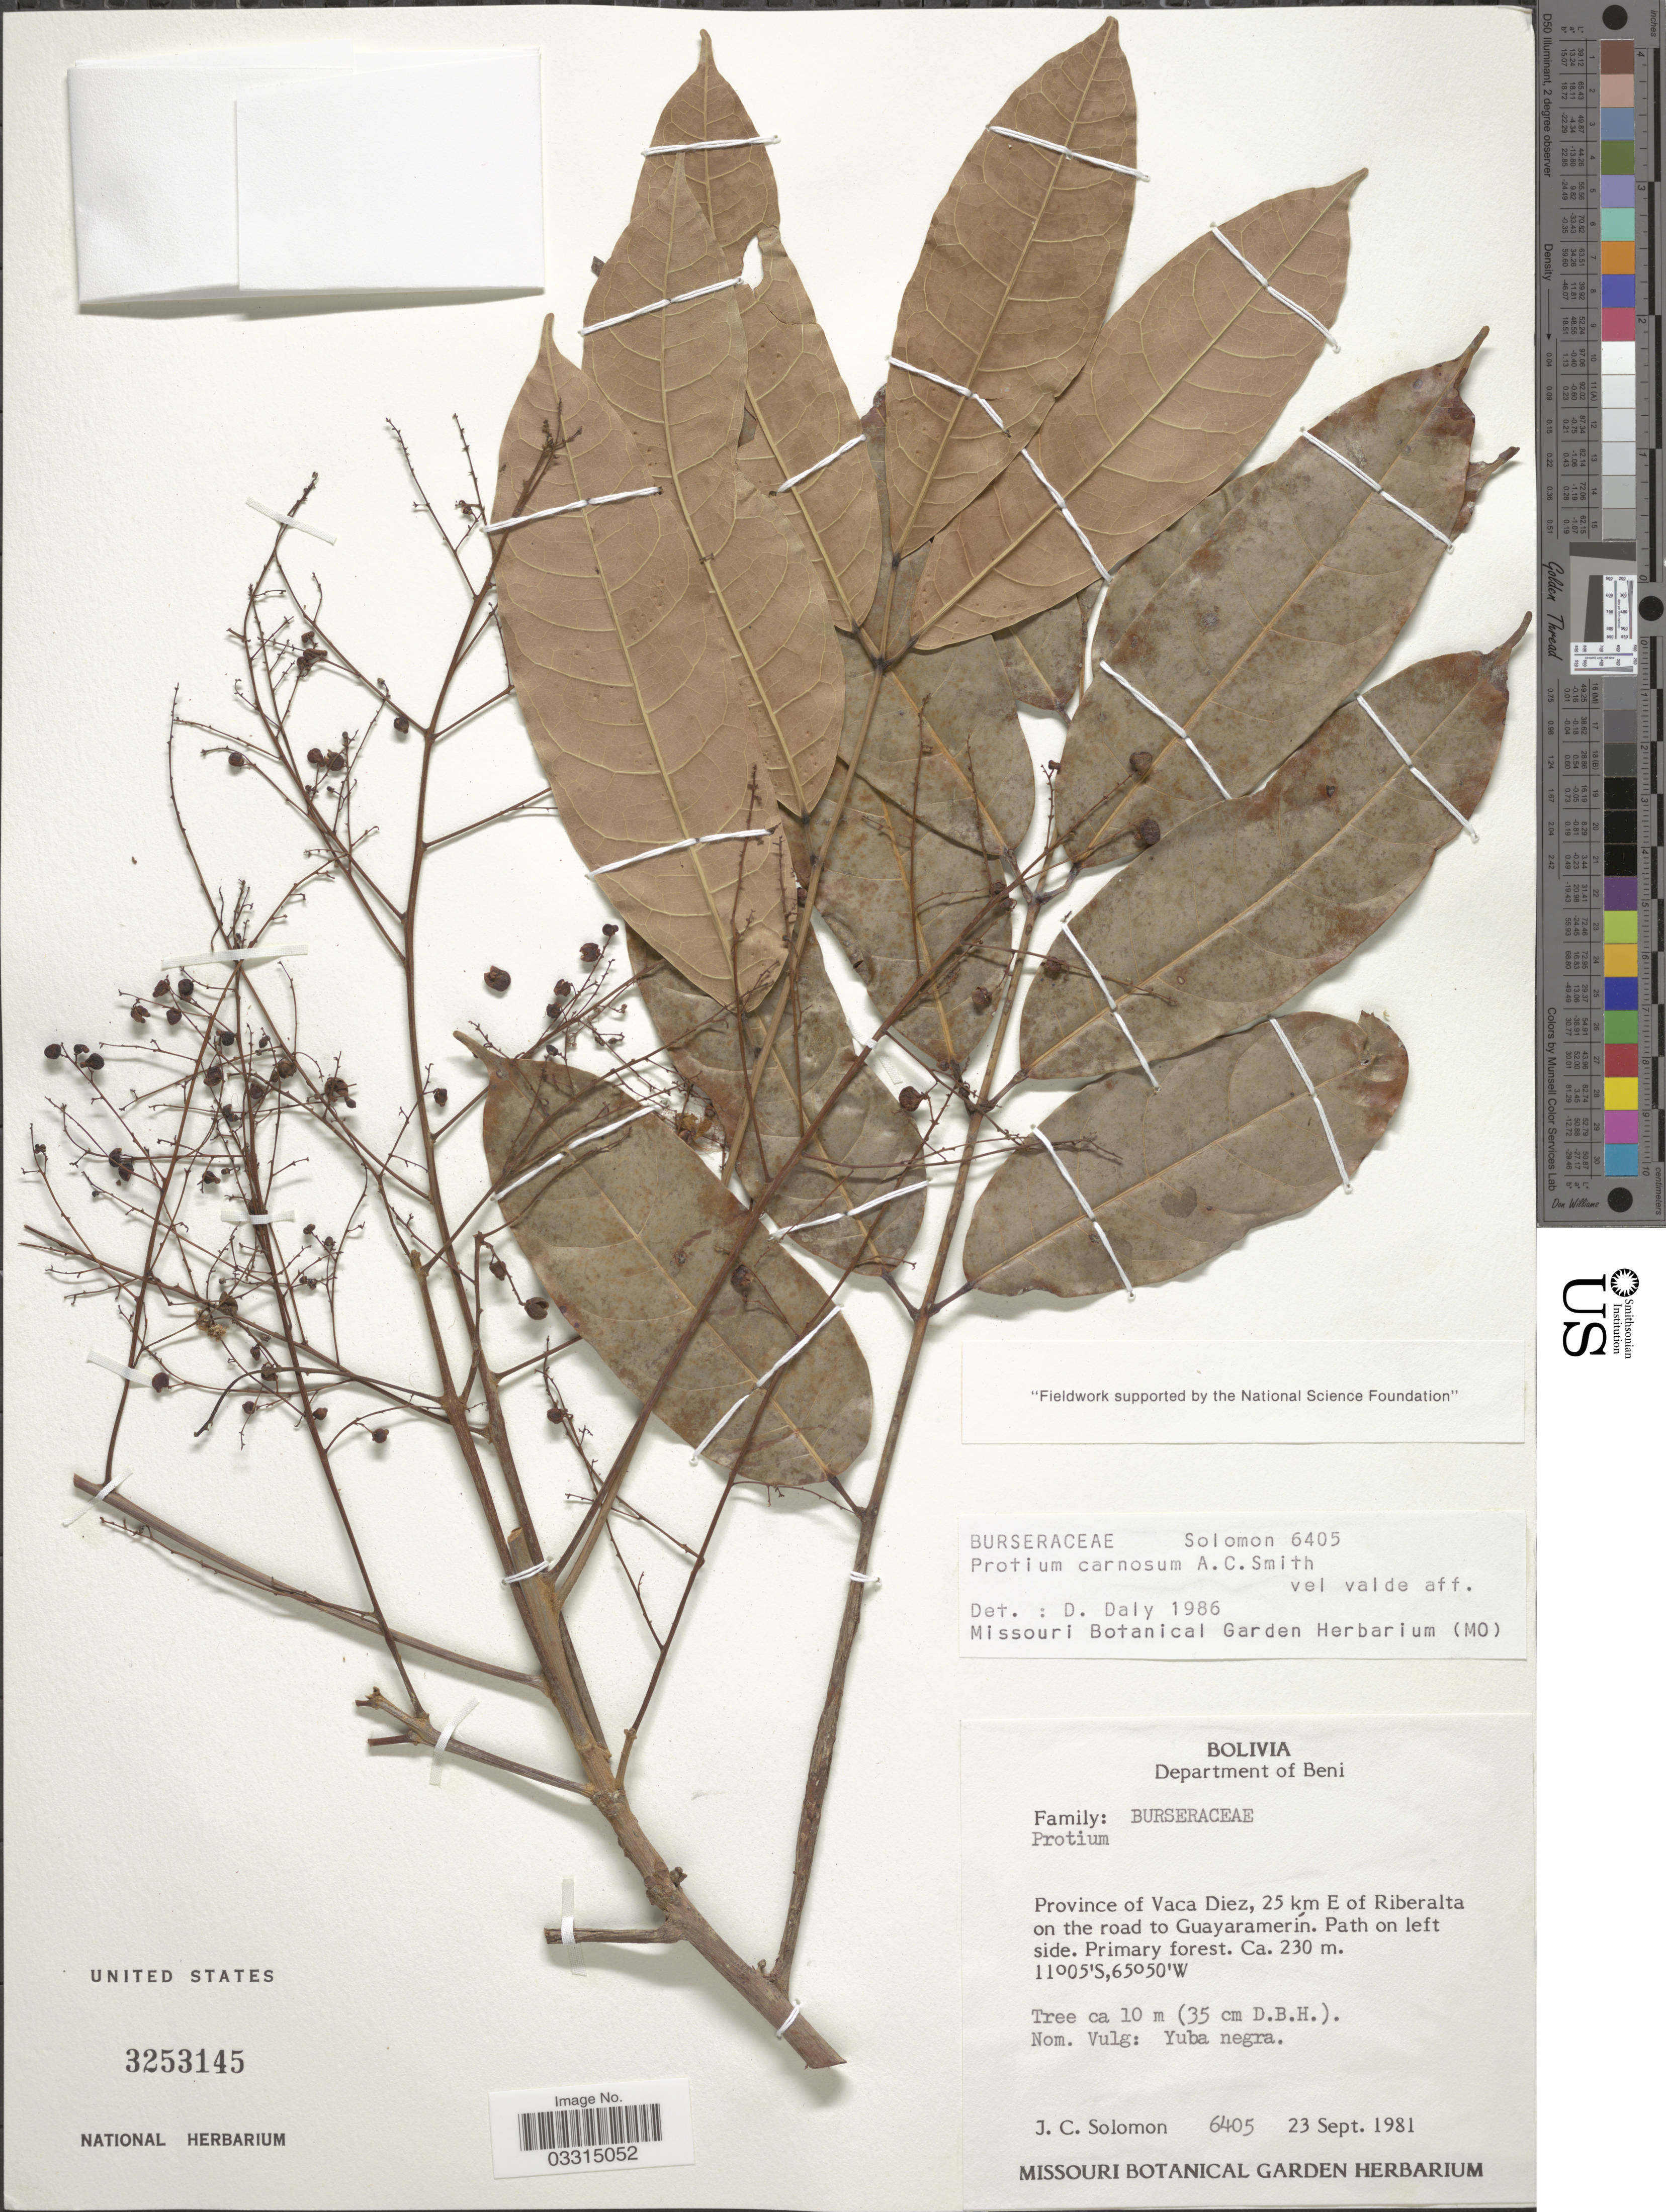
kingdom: Plantae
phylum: Tracheophyta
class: Magnoliopsida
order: Sapindales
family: Burseraceae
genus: Protium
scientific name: Protium carnosum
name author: A.C. Sm.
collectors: J. C. Solomon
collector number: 6405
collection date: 1981-09-23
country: Bolivia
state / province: Beni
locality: Department of Beni. Province of Vaca Diez, 25 km E of Riberalta on the road to Guayaramerín. Path on left side.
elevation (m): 230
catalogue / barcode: US 3253145